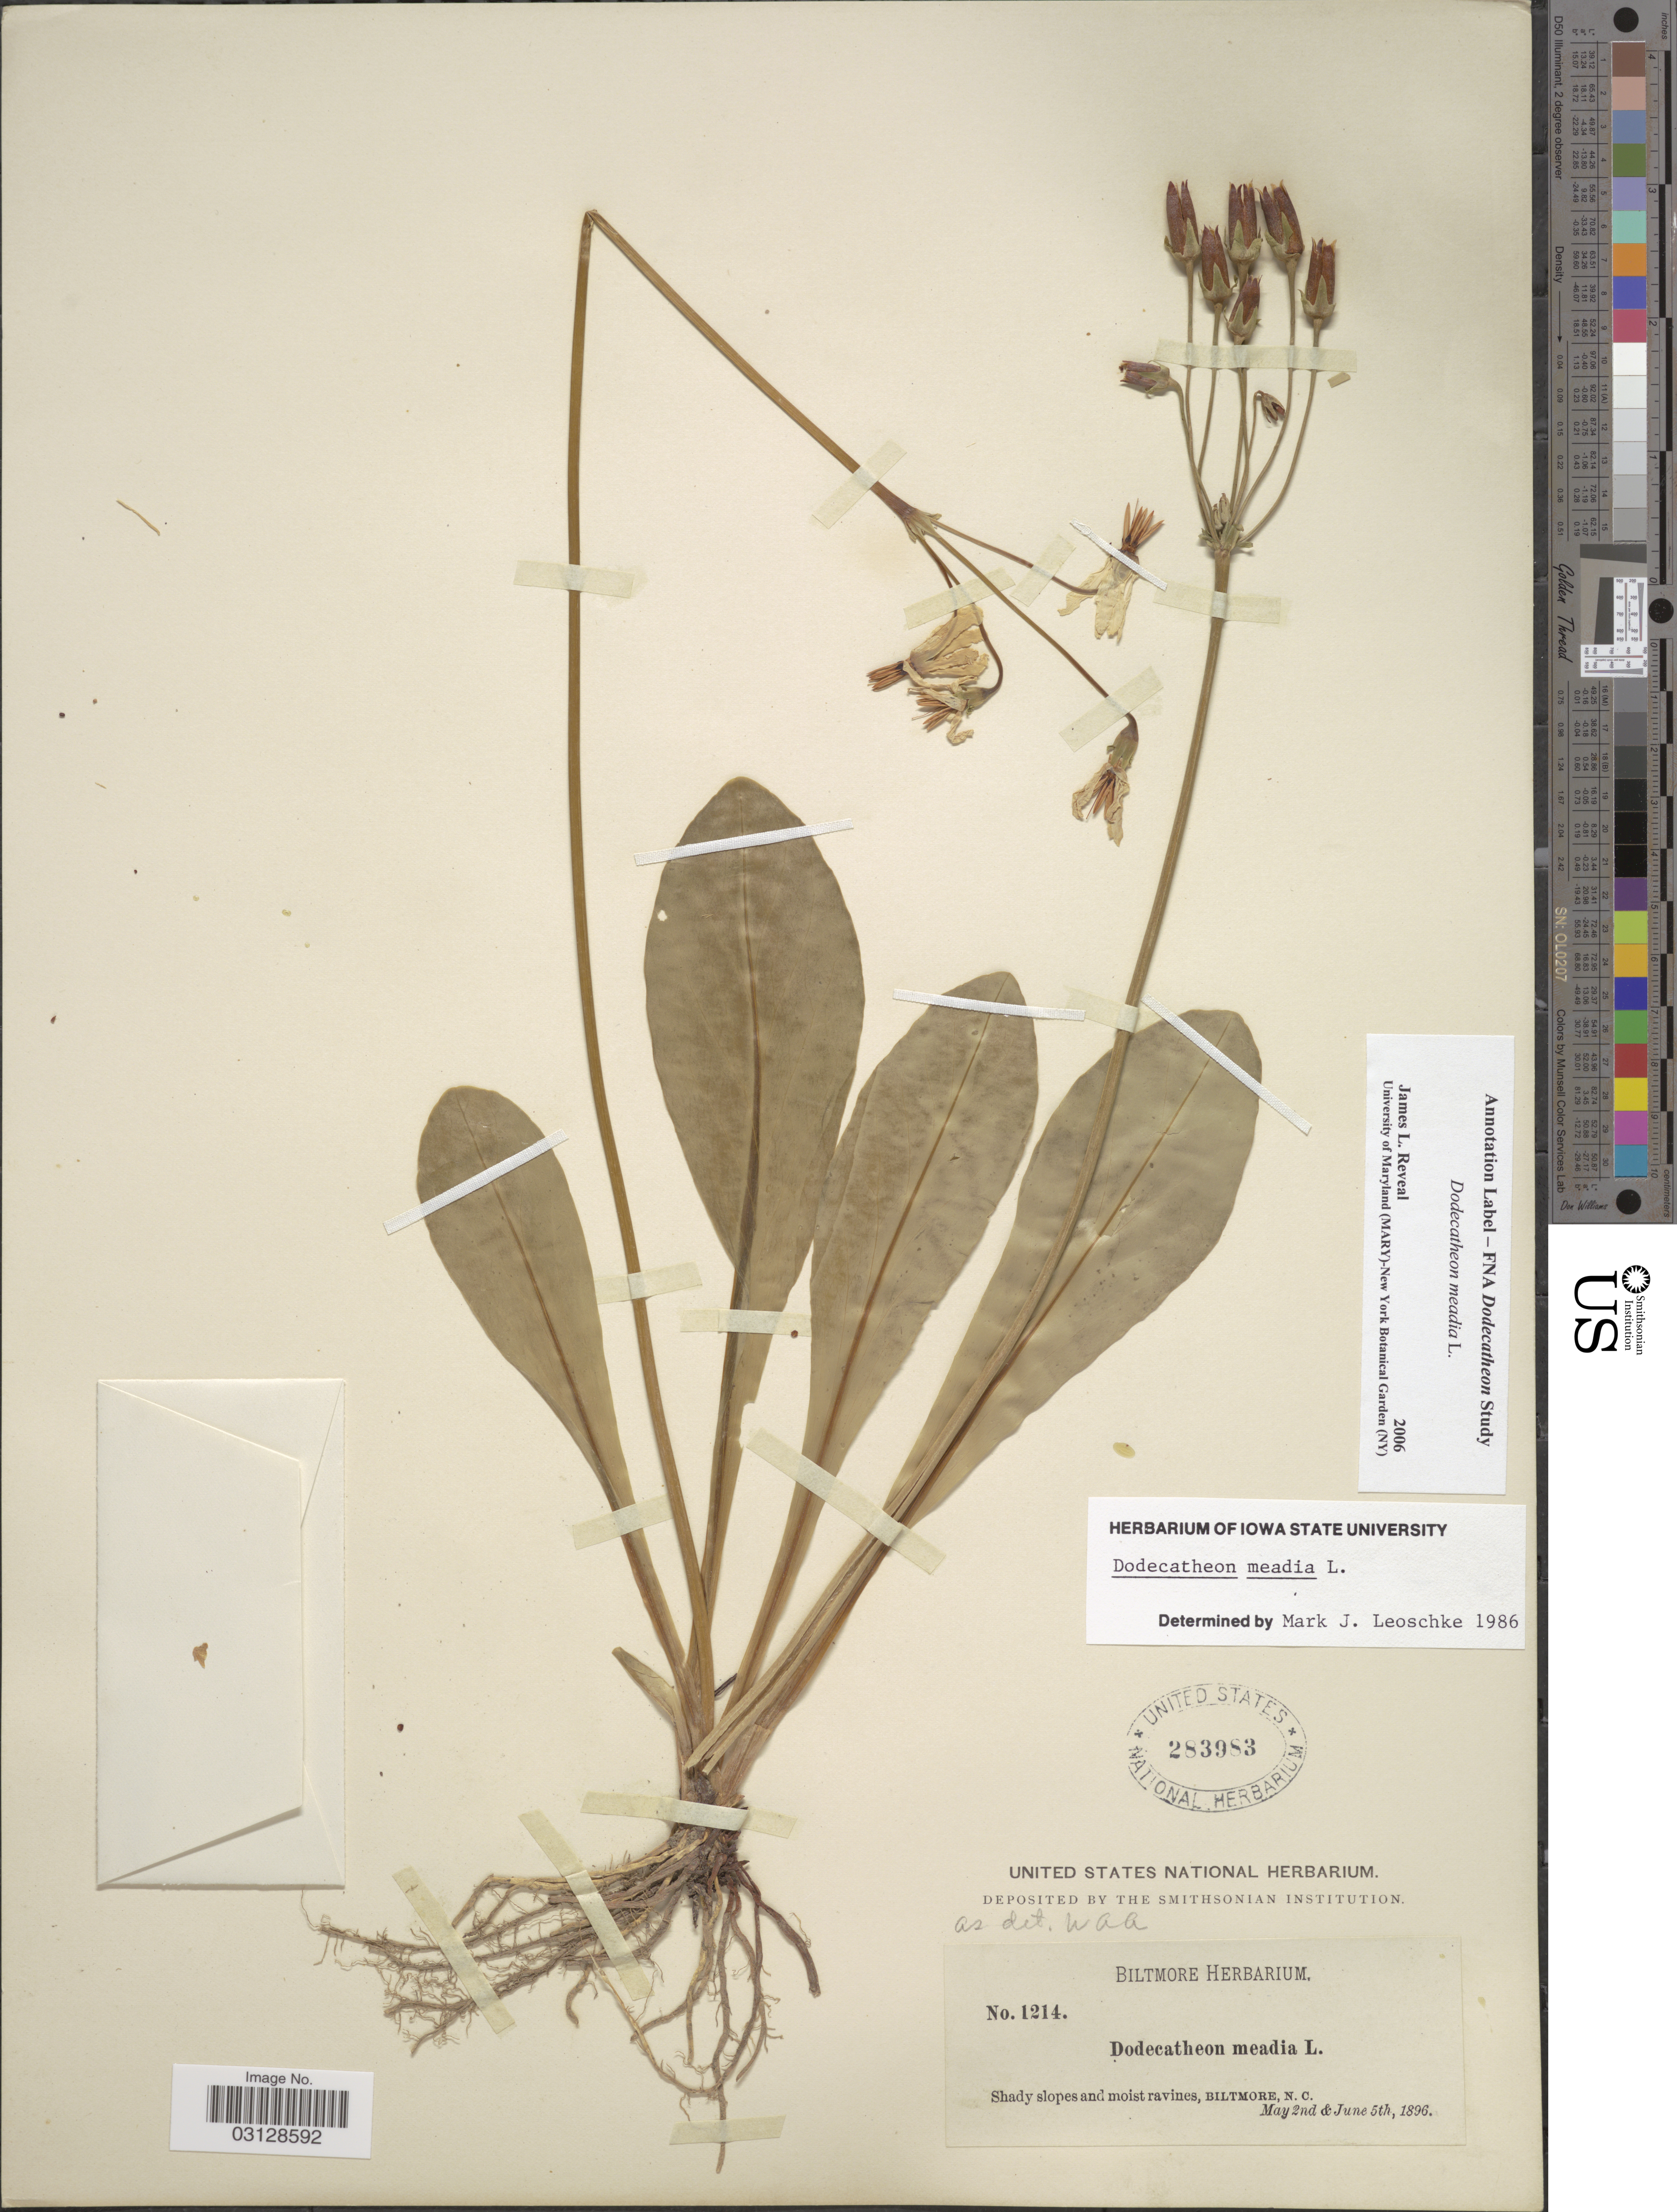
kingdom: Plantae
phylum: Tracheophyta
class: Magnoliopsida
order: Ericales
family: Primulaceae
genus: Dodecatheon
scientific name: Dodecatheon meadia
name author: L.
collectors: ex herb. Biltmore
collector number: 1214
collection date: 1896-05-02/1896-06-05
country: United States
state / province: North Carolina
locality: Biltmore.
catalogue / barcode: US 283983